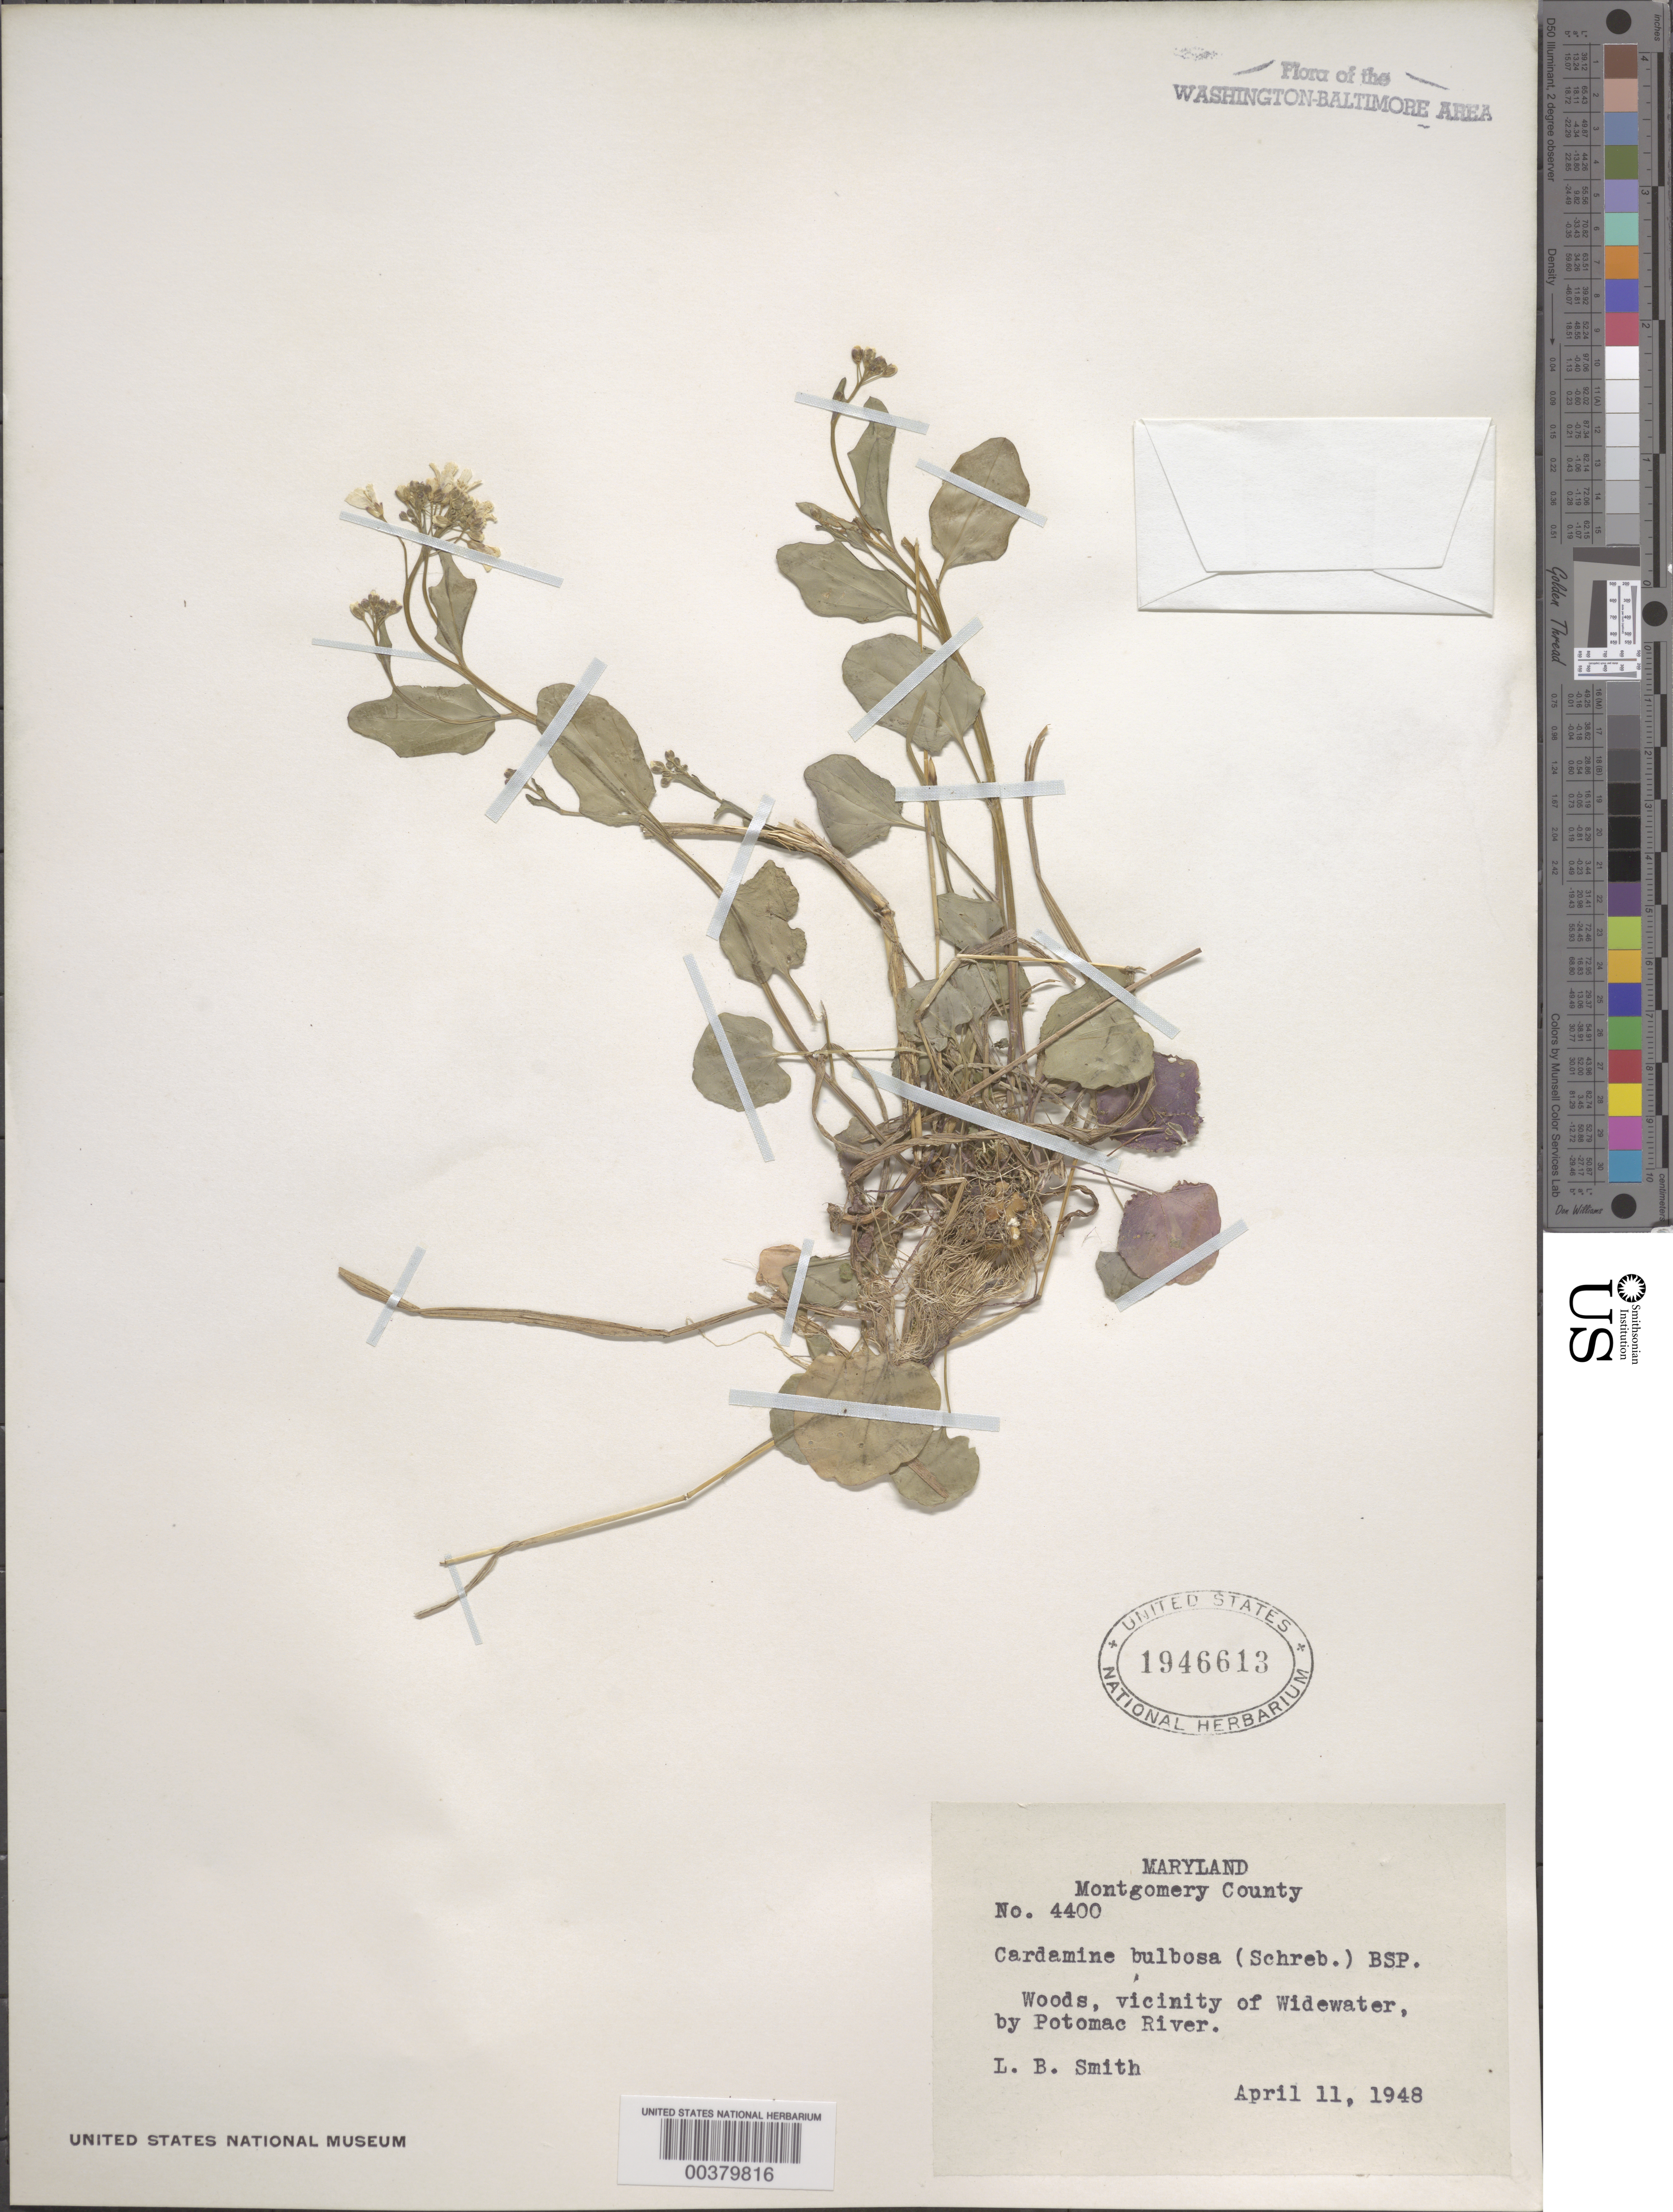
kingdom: Plantae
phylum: Tracheophyta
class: Magnoliopsida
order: Brassicales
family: Brassicaceae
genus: Cardamine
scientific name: Cardamine bulbosa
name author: (Schreb. ex Muhl.) Britton et al.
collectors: J. Donnell Smith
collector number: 4400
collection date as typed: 11 Apr 1948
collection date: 1948-04-11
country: United States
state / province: Maryland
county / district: Montgomery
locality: Widewater vicinity, Potomac River C. & O. Canal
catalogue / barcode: US 1946613